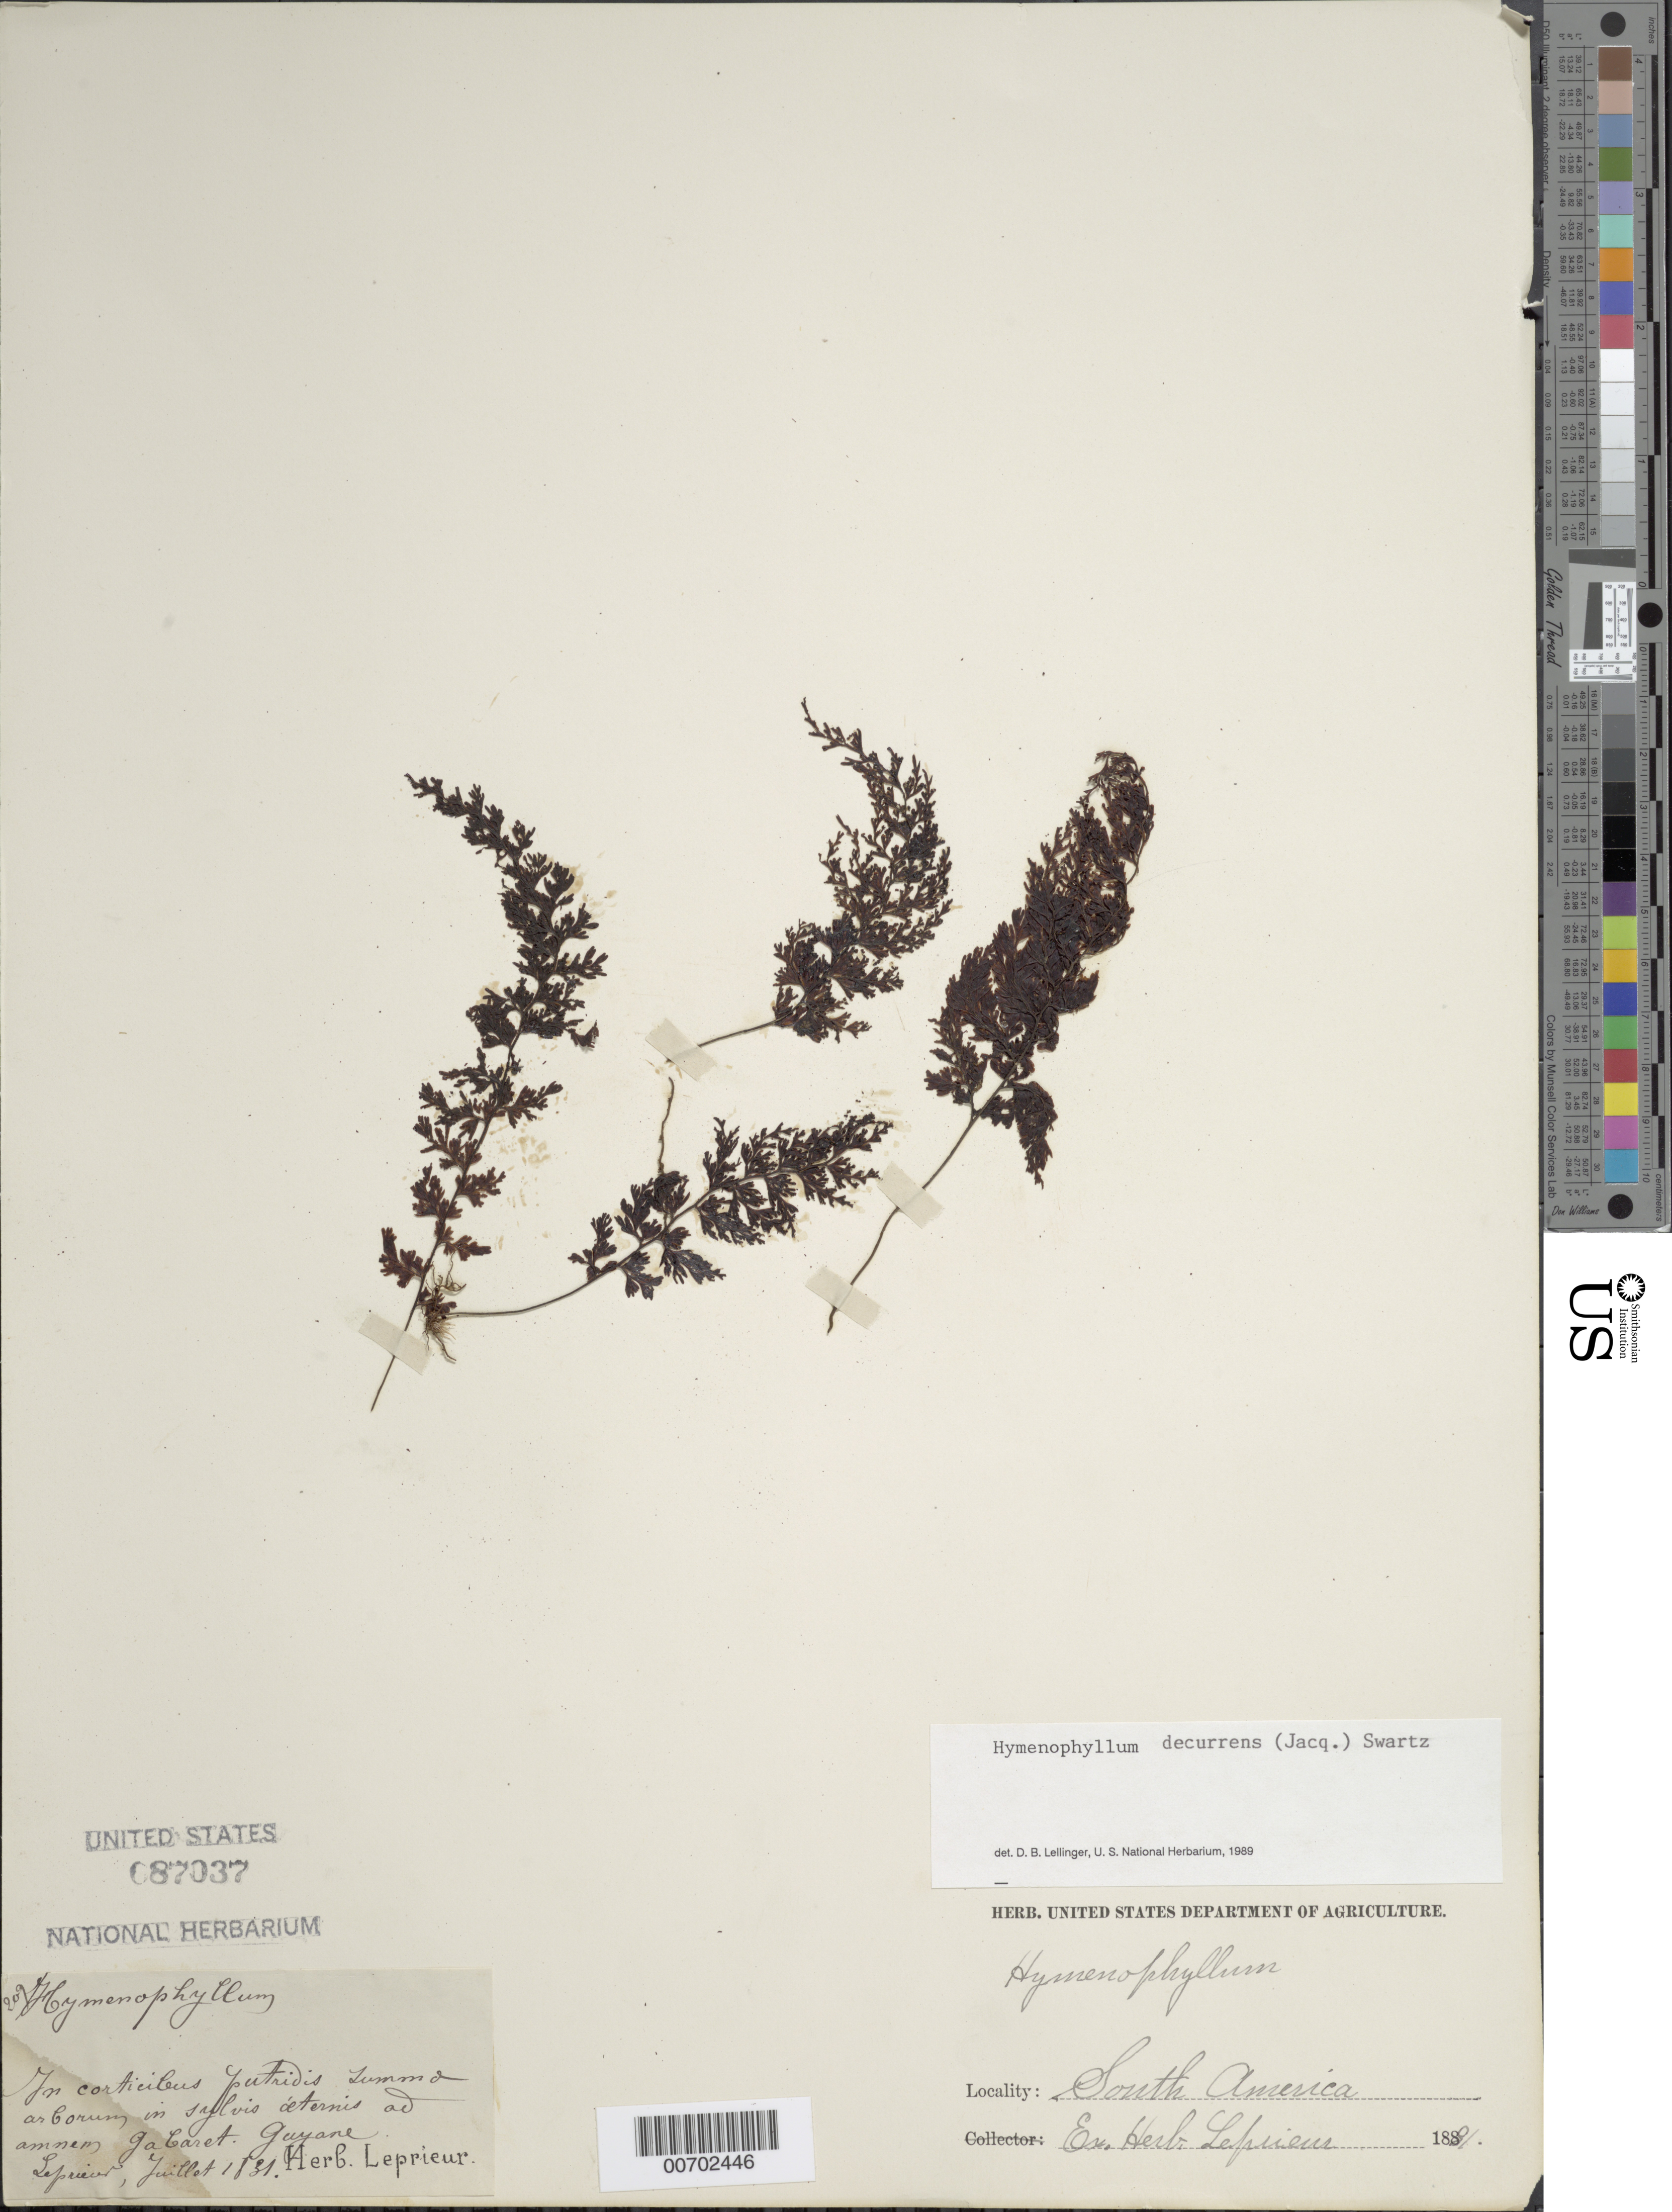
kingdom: Plantae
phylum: Tracheophyta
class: Polypodiopsida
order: Hymenophyllales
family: Hymenophyllaceae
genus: Hymenophyllum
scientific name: Hymenophyllum decurrens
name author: (Jacq.) Sw.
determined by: Lellinger, David B., (BOT), Smithsonian Institution - National Museum of Natural History (UNITED STATES)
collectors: F. M. R. Leprieur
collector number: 209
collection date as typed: July 1831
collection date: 1831-07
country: French Guiana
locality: Gabaret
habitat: Silvis eternis ad amnem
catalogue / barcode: US 87037